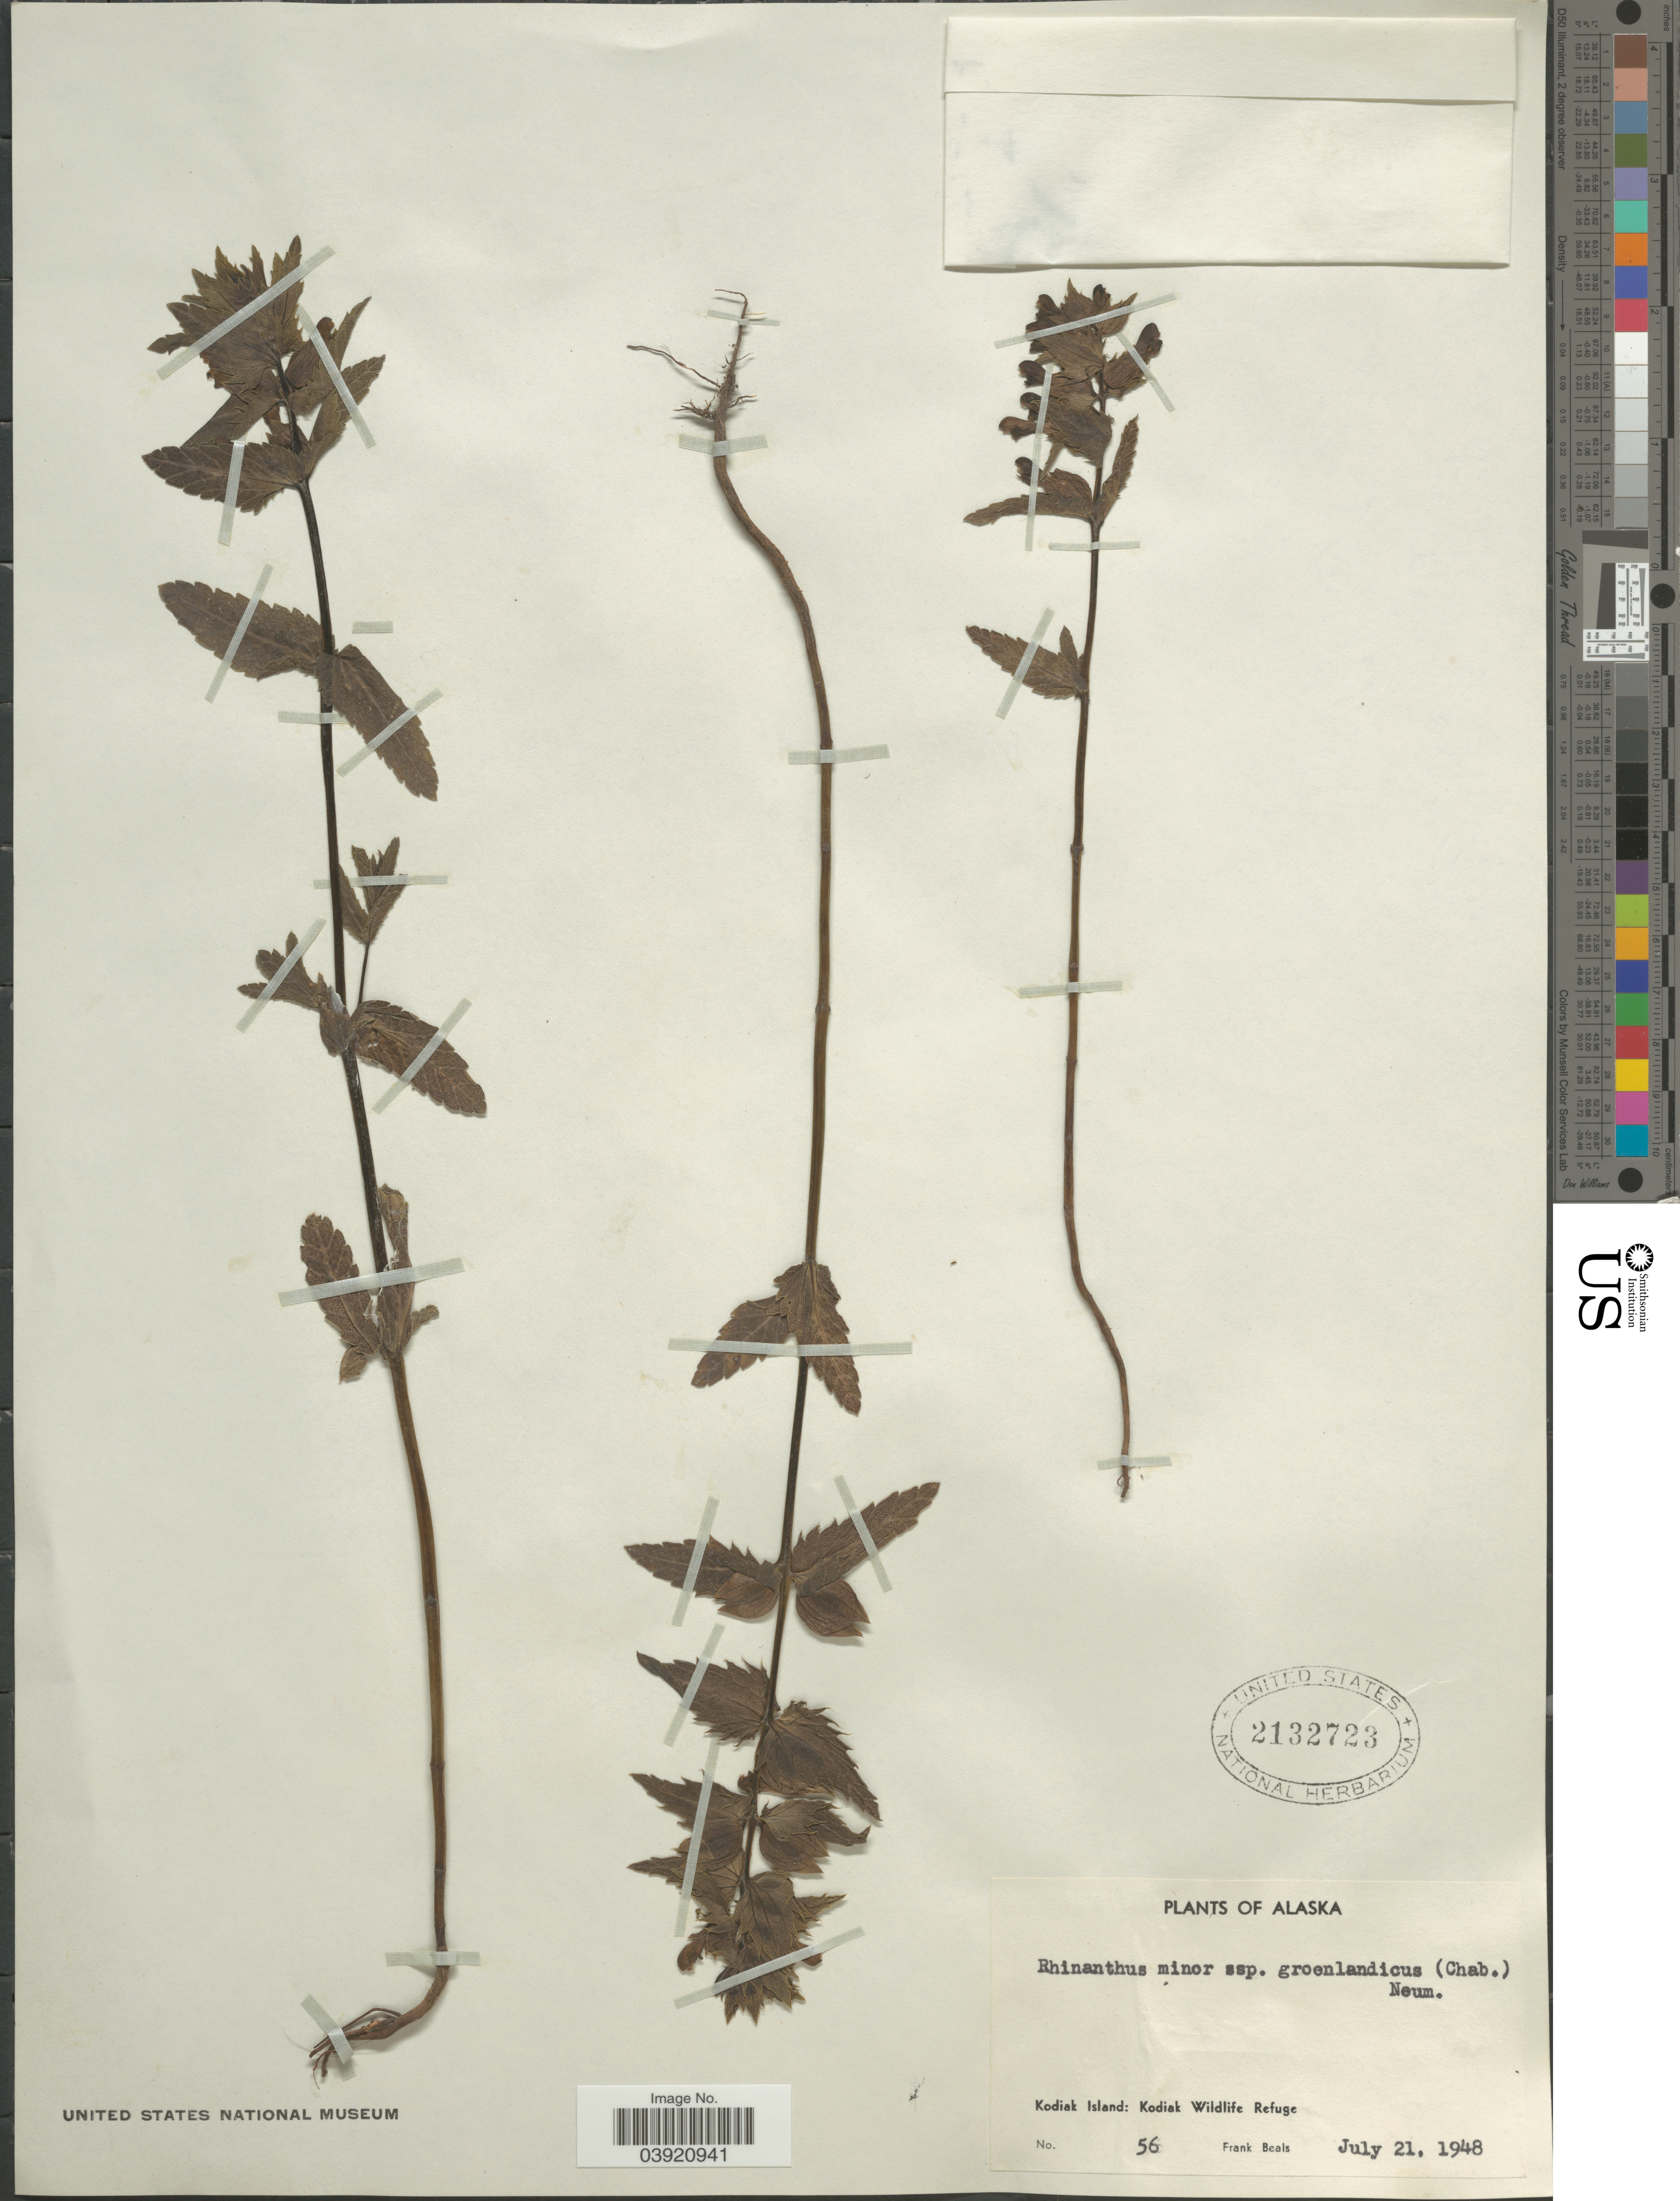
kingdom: Plantae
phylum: Tracheophyta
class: Magnoliopsida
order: Lamiales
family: Orobanchaceae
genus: Rhinanthus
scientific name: Rhinanthus major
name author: L.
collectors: F. Beals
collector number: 56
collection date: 1948-07-21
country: United States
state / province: Alaska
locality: Kodiak Island: Kodiak Wildlife Refuge.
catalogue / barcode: US 2132723